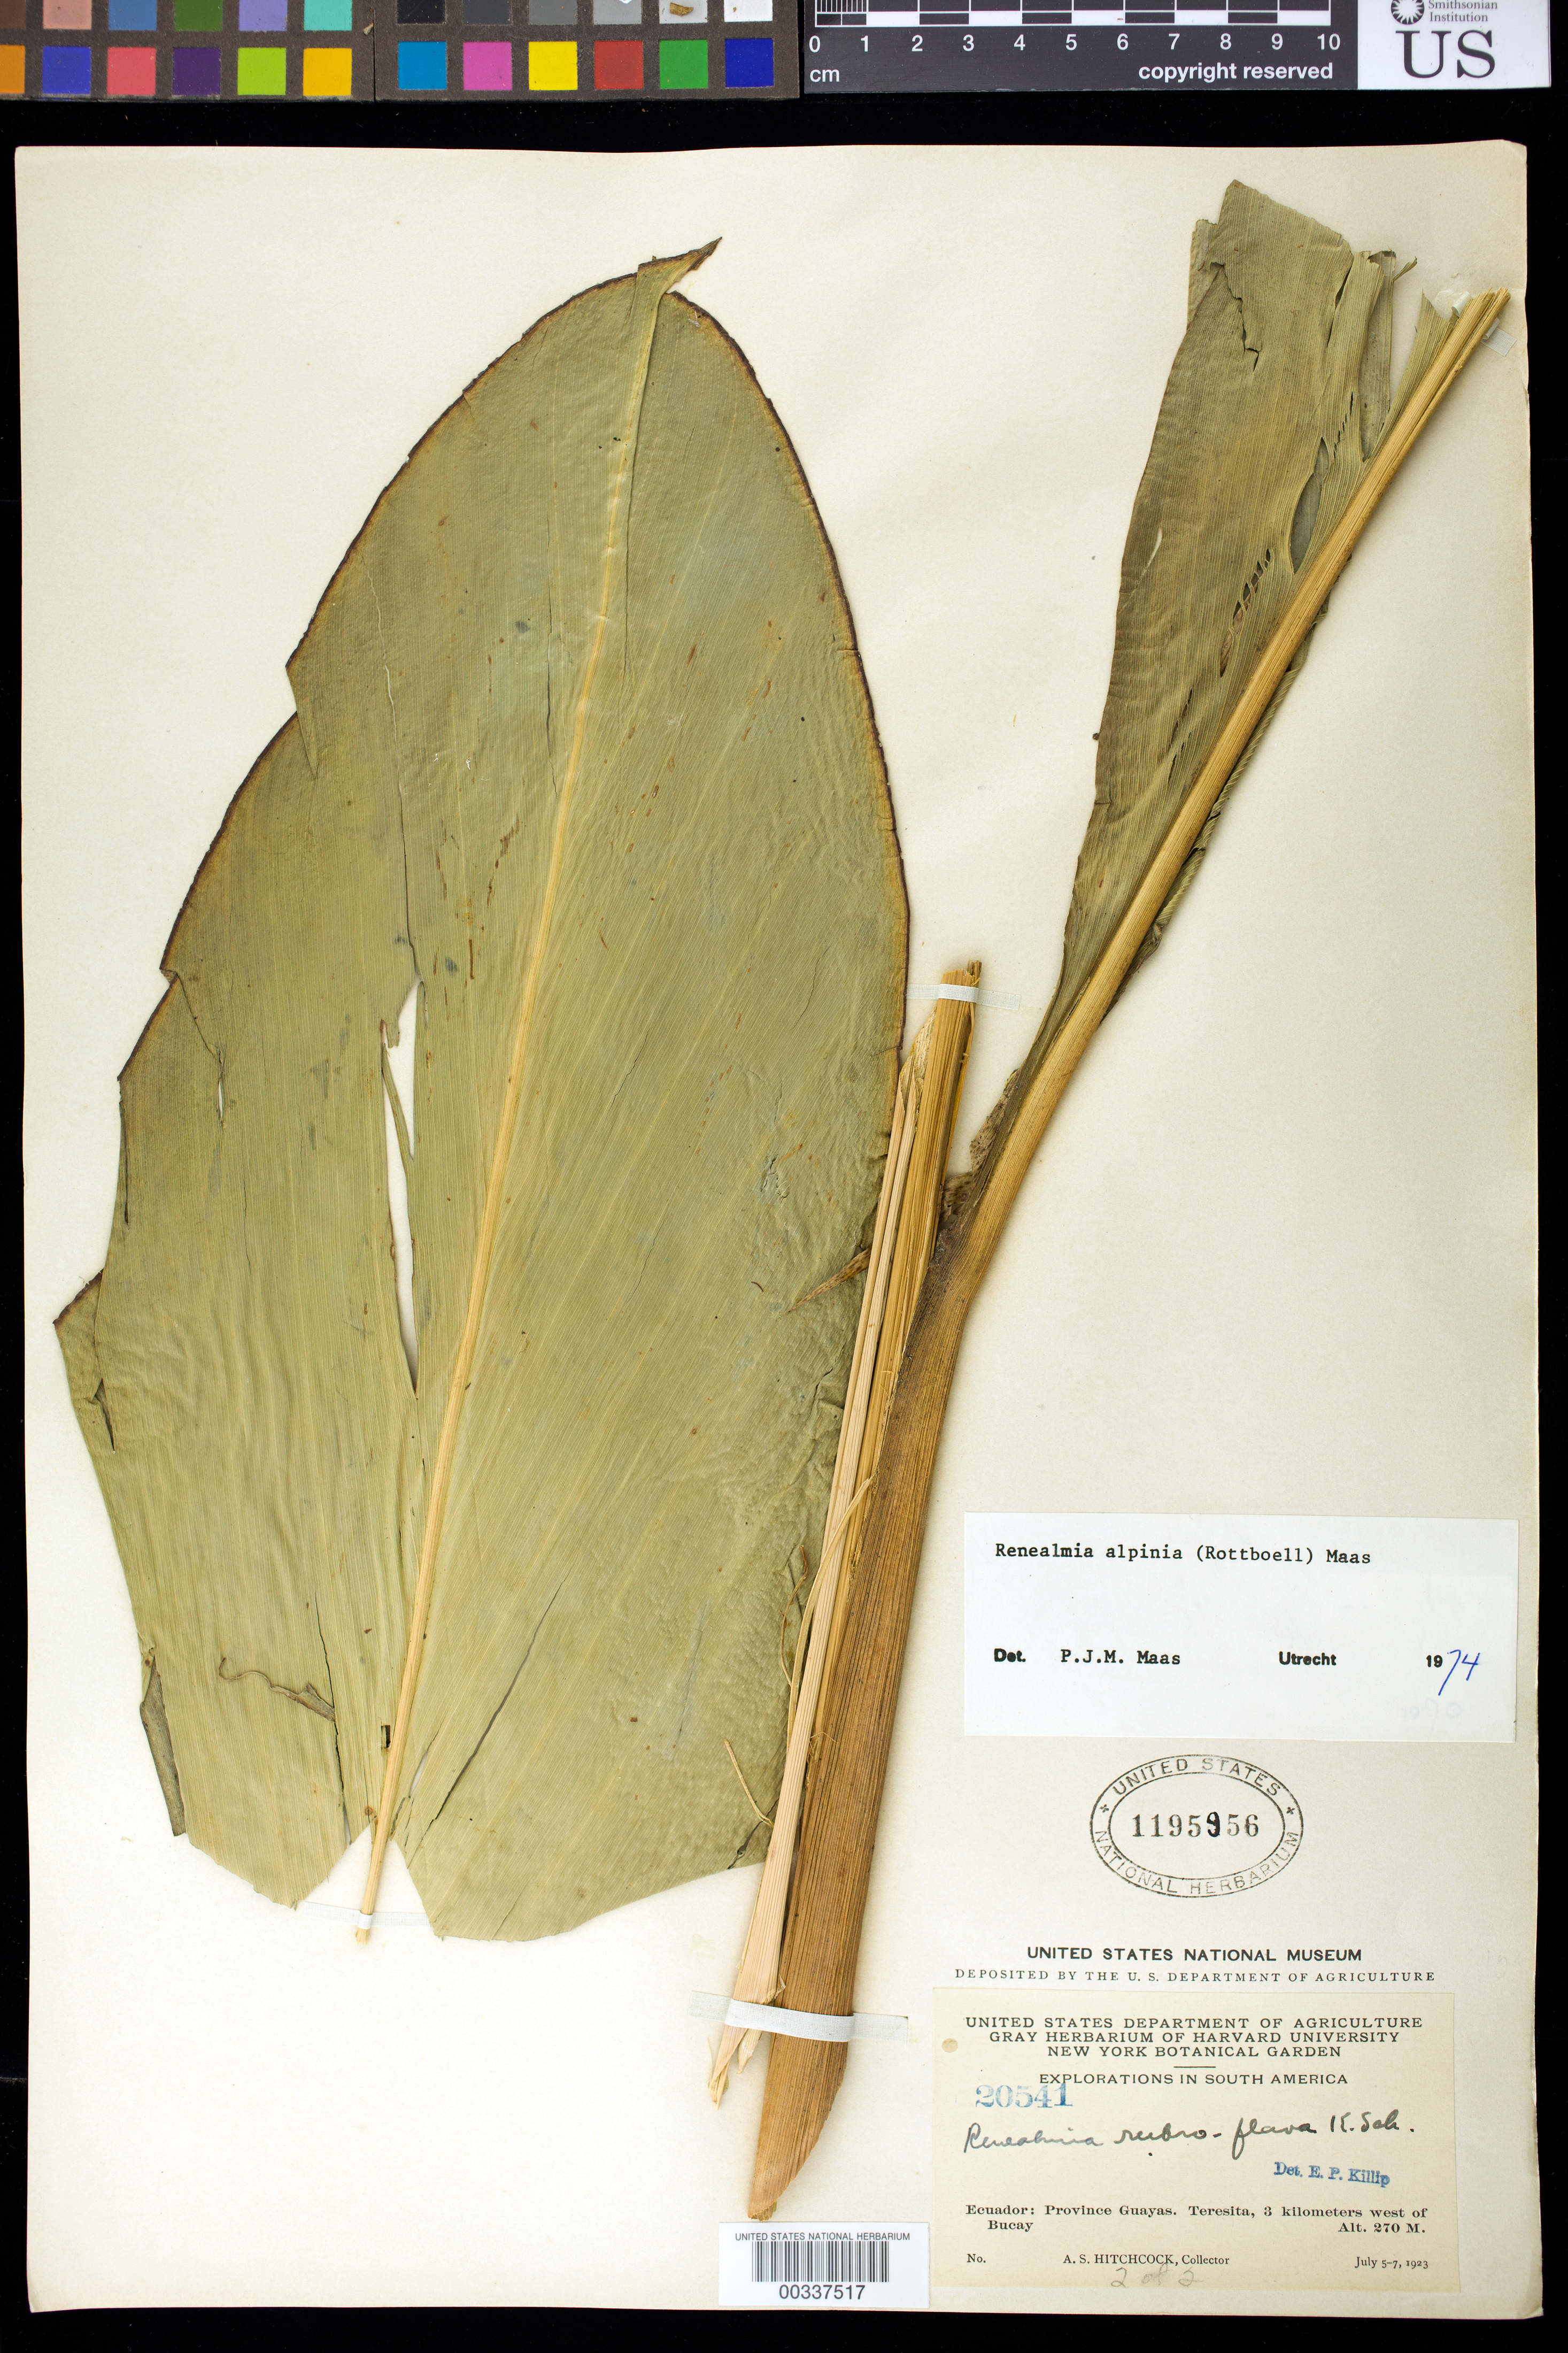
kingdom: Plantae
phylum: Tracheophyta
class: Liliopsida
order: Zingiberales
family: Zingiberaceae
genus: Renealmia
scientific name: Renealmia alpinia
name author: (Rottb.) Maas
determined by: Maas, Paul J. M.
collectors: A. S. Hitchcock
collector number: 20541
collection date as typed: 05 Jul 1923 to 07 Jul 1923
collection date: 1923-07-05/1923-07-07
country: Ecuador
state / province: Guayas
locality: Teresita, 3 km W of Bucay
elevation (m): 270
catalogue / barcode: US 1195956